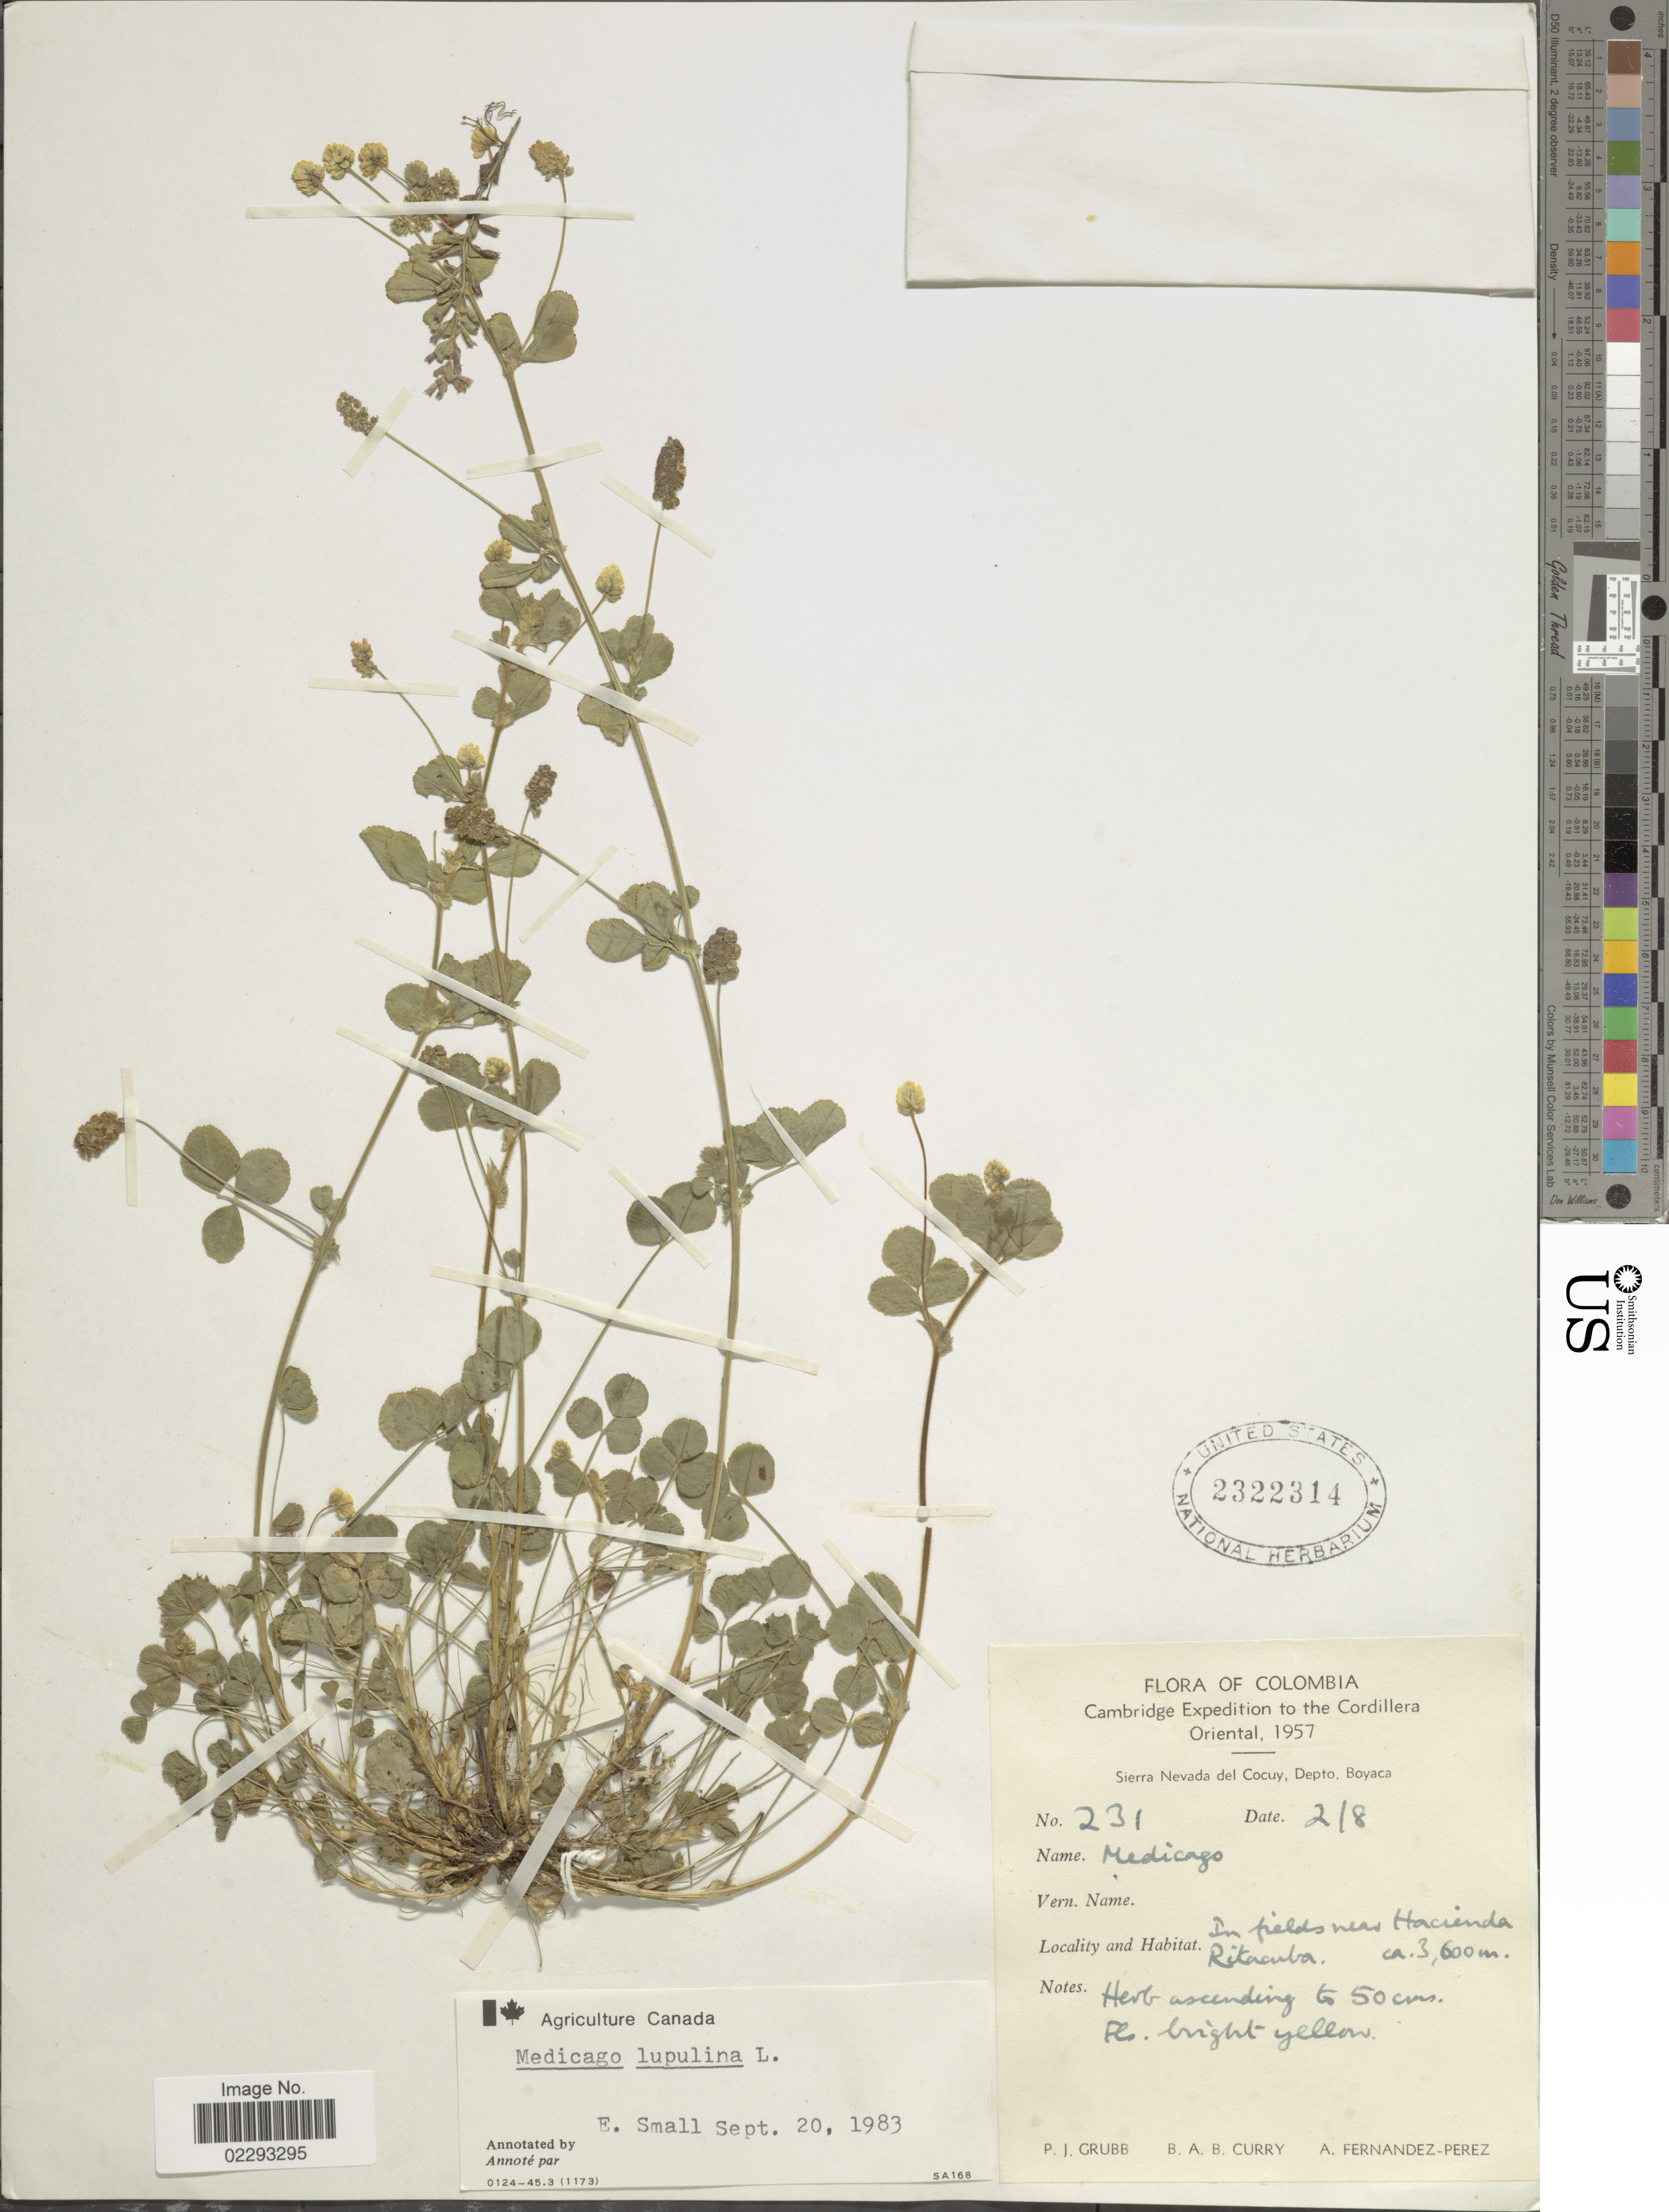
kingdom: Plantae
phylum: Tracheophyta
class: Magnoliopsida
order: Fabales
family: Fabaceae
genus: Medicago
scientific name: Medicago lupulina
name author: L.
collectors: P. J. Grubb & B. Curry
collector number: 231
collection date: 1957-08-02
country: Colombia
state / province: Boyacá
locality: Cambridge expedtion to the Cordillera Oriental, Sierra Nevada del Cocuy, in fields near Hacienda Ritacuba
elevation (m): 3600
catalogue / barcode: US 2322314